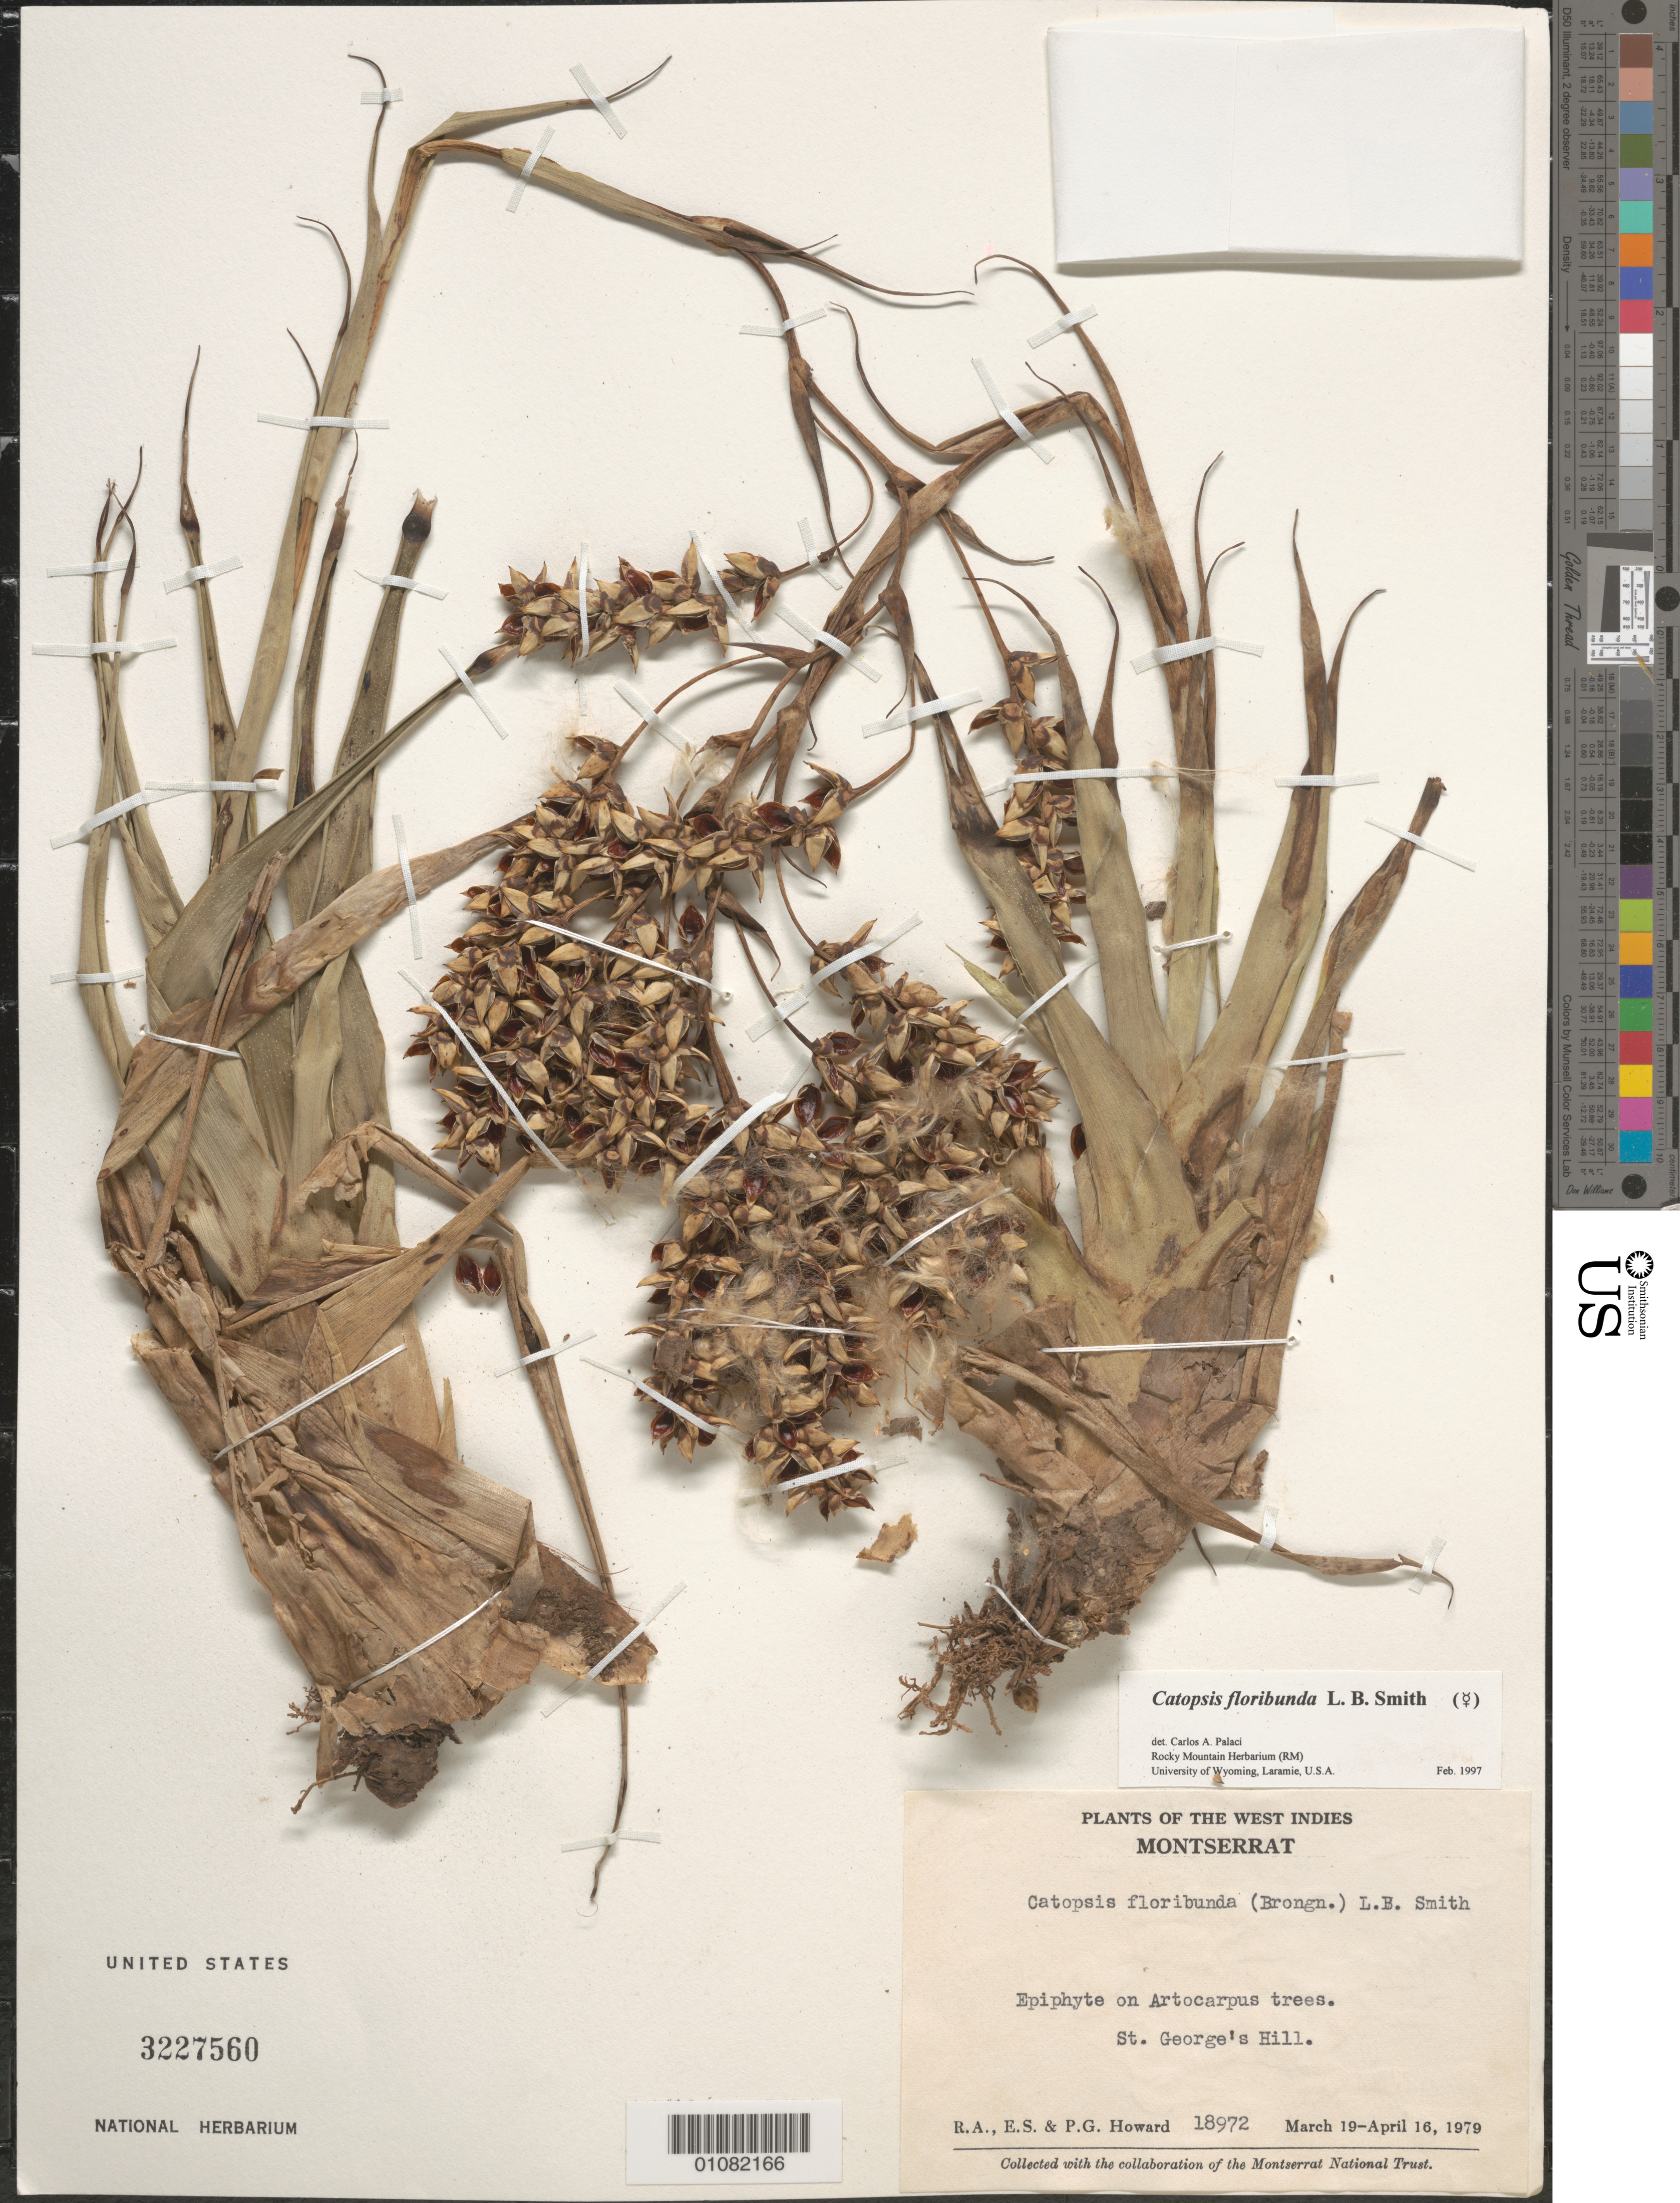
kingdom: Plantae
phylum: Tracheophyta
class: Liliopsida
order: Poales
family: Bromeliaceae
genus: Catopsis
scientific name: Catopsis floribunda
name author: L.B. Sm.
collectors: R. A. Howard, E. S. Howard & P. Howard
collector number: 18972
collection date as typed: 19 Mar 1979 to 16 Apr 1979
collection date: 1979-03-19/1979-04-16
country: Montserrat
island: Montserrat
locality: St. George's Hill.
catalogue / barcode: US 3227560